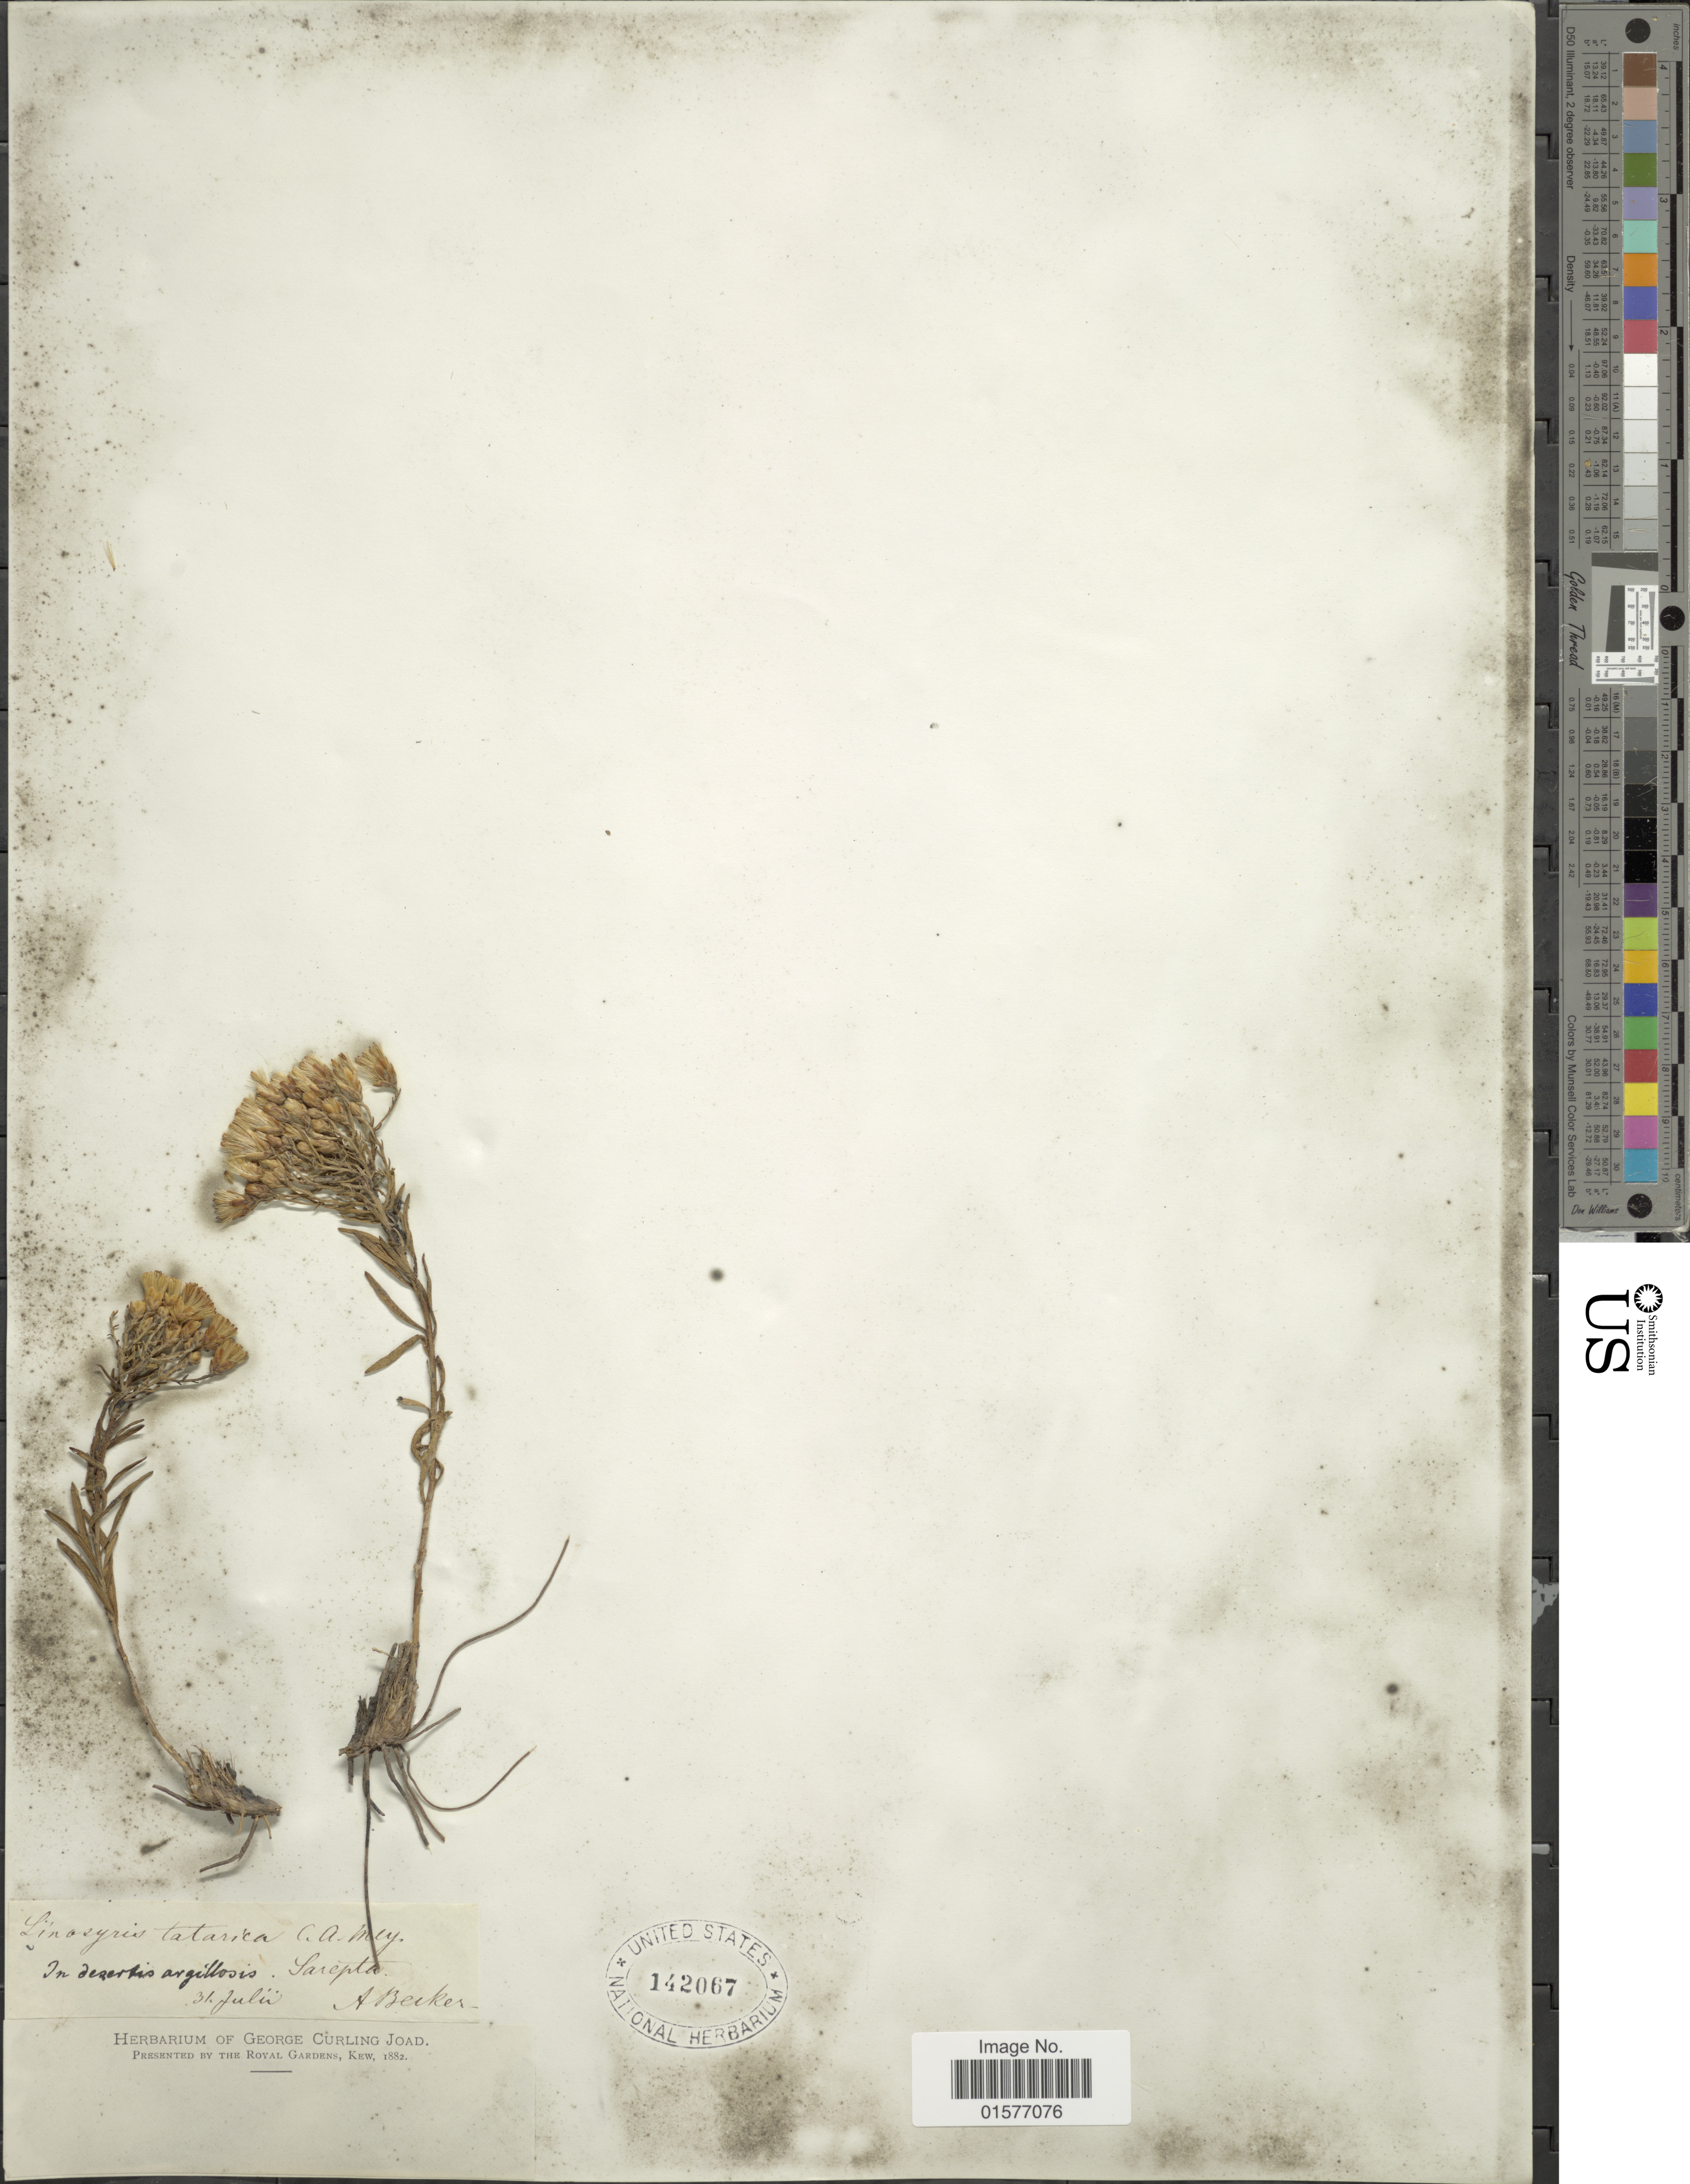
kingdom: Plantae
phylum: Tracheophyta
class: Magnoliopsida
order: Asterales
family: Asteraceae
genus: Linosyris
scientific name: Linosyris tatarica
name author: (Less.) C.A. Mey. in Bong. & C.A. Mey.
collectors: A. Becker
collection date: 1882-07-31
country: Russian Federation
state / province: Volgograd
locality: Sarepta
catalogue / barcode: US 142067